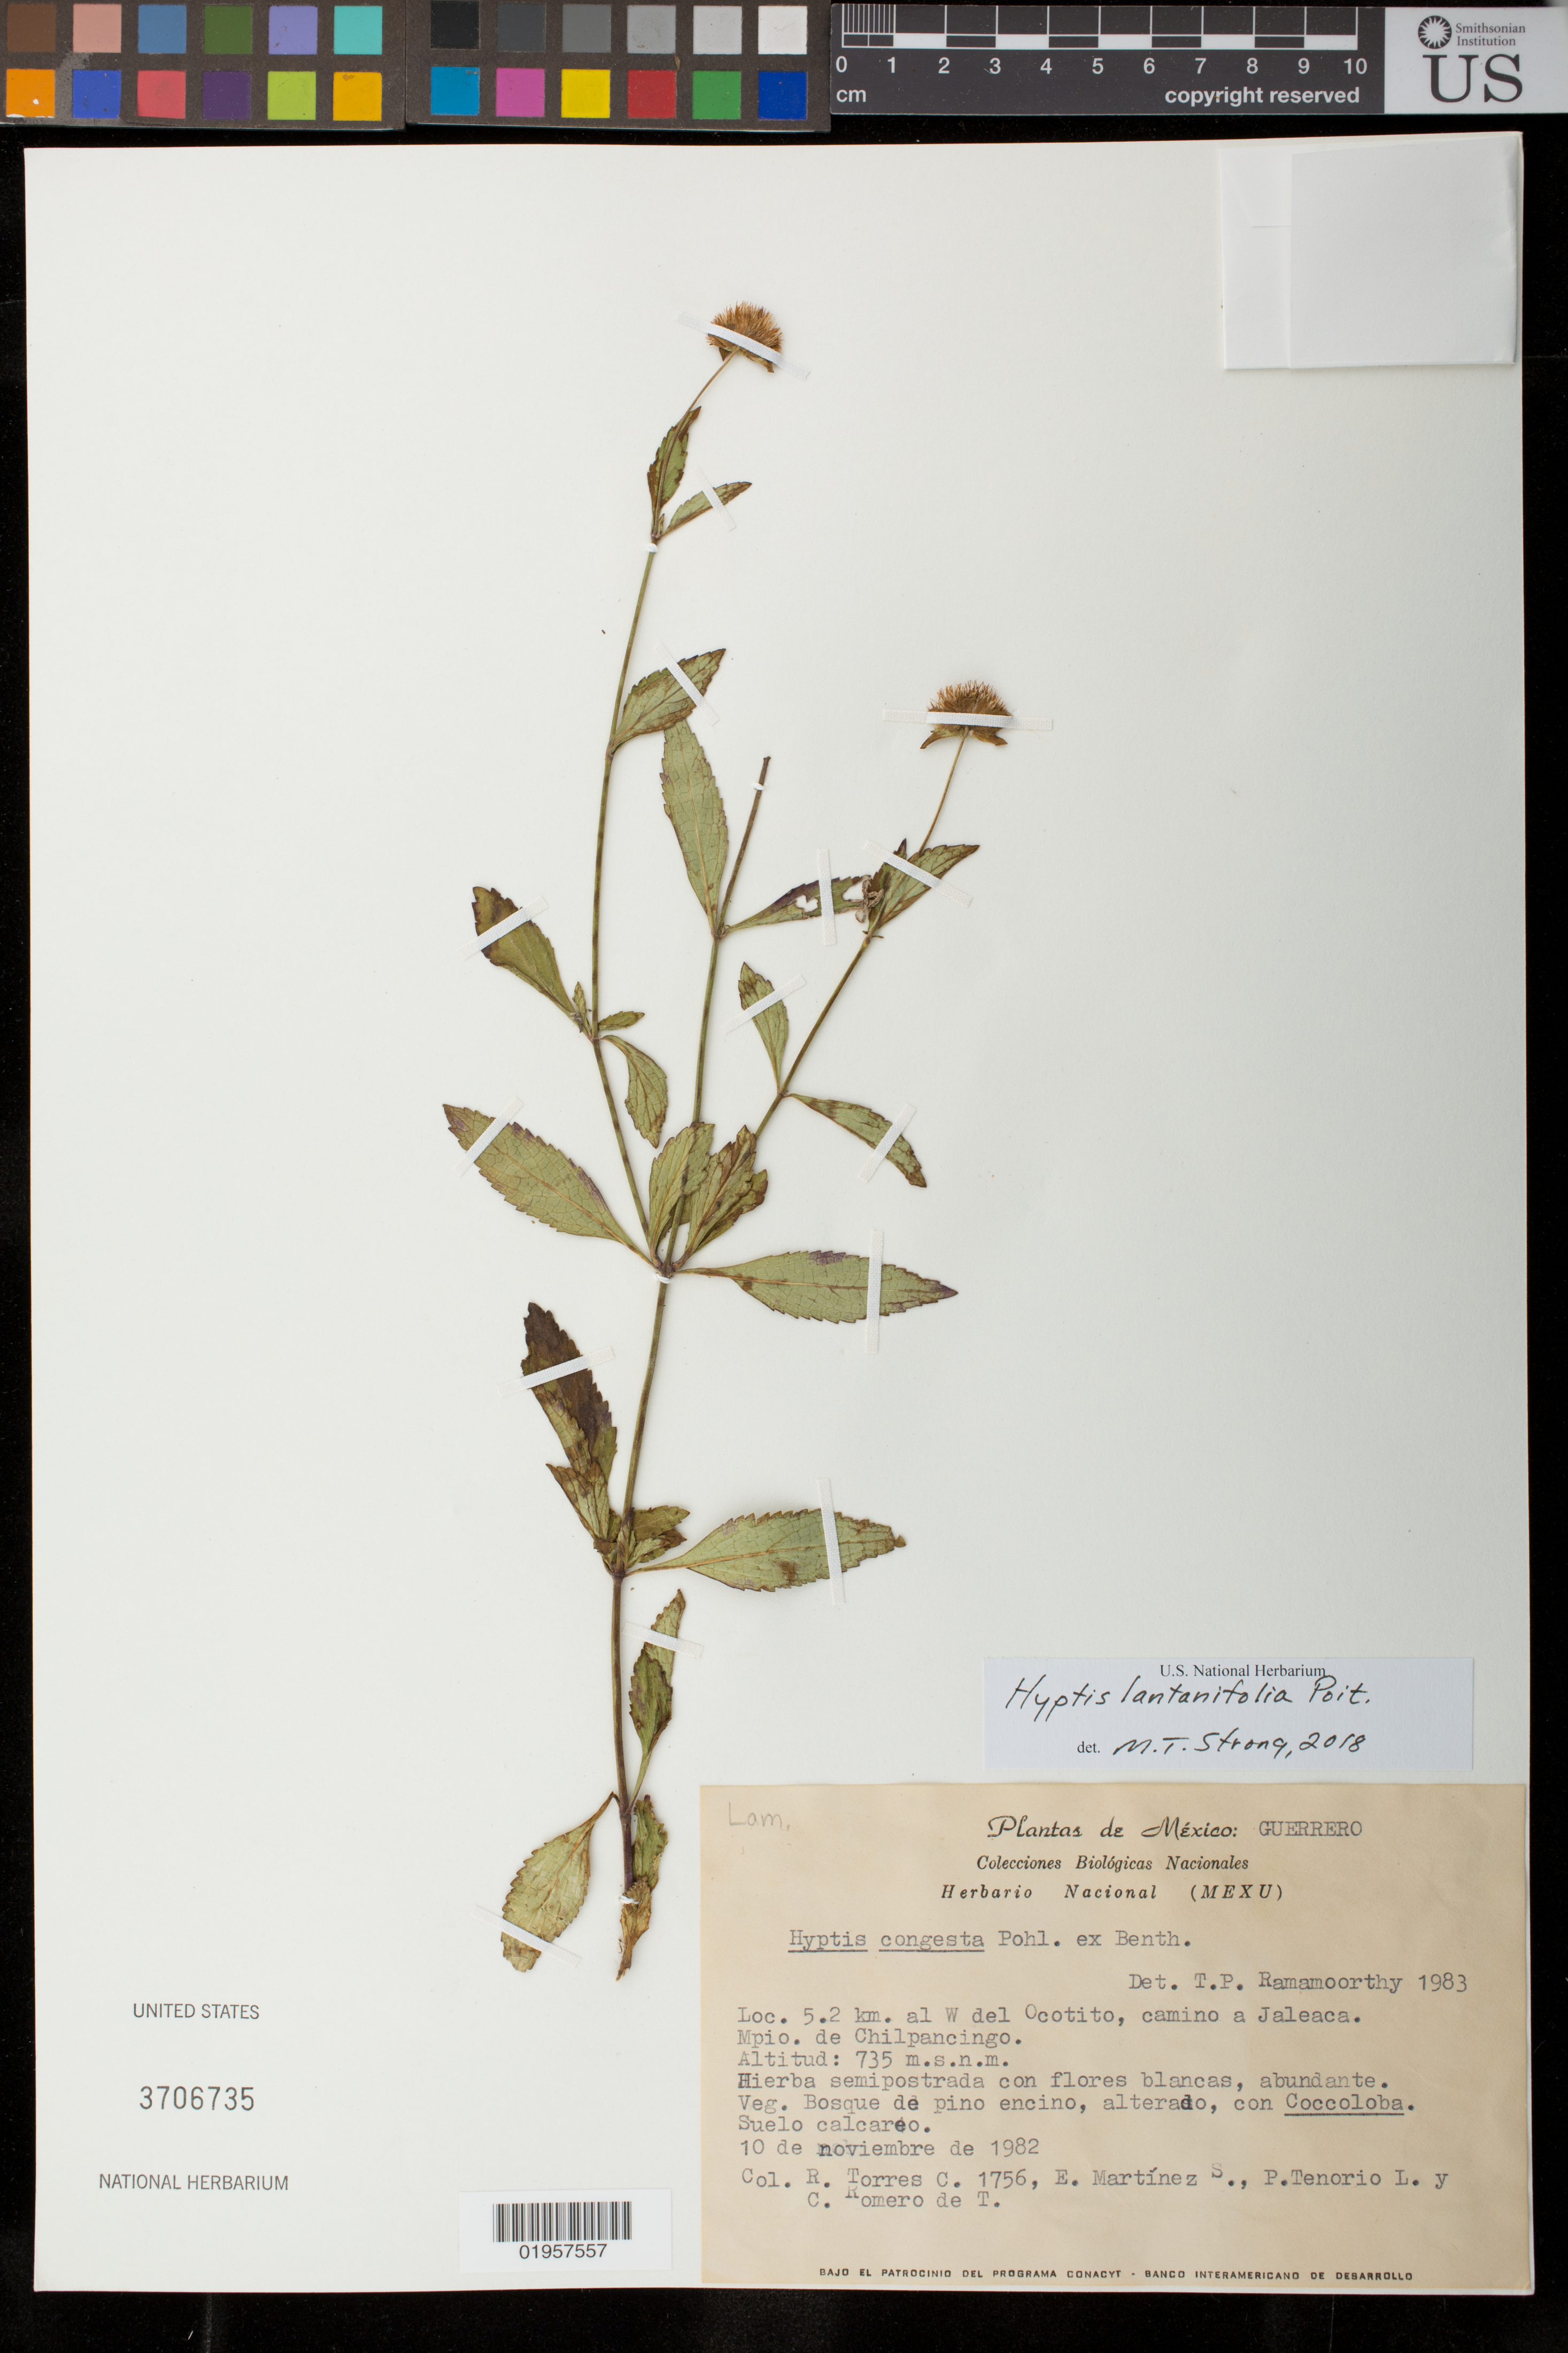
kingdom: Plantae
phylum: Tracheophyta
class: Magnoliopsida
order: Lamiales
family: Lamiaceae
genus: Hyptis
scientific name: Hyptis lantanifolia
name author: Poit.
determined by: Strong, M. T., (US), Smithsonian Institution - National Museum of Natural History (UNITED STATES)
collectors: R. Torres C., E. Martínez S., P. Tenorio L. & C. Romero de T.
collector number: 1756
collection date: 1982-11-10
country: Mexico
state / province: Guerrero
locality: Mpio. de Chilpancingo; 5.2 km al W del Ocotito, camino a Jaleaca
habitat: Bosque de pino encino, alterado, con Coccoloba. Suelo calcareo. Abundante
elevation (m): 735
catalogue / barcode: US 3706735